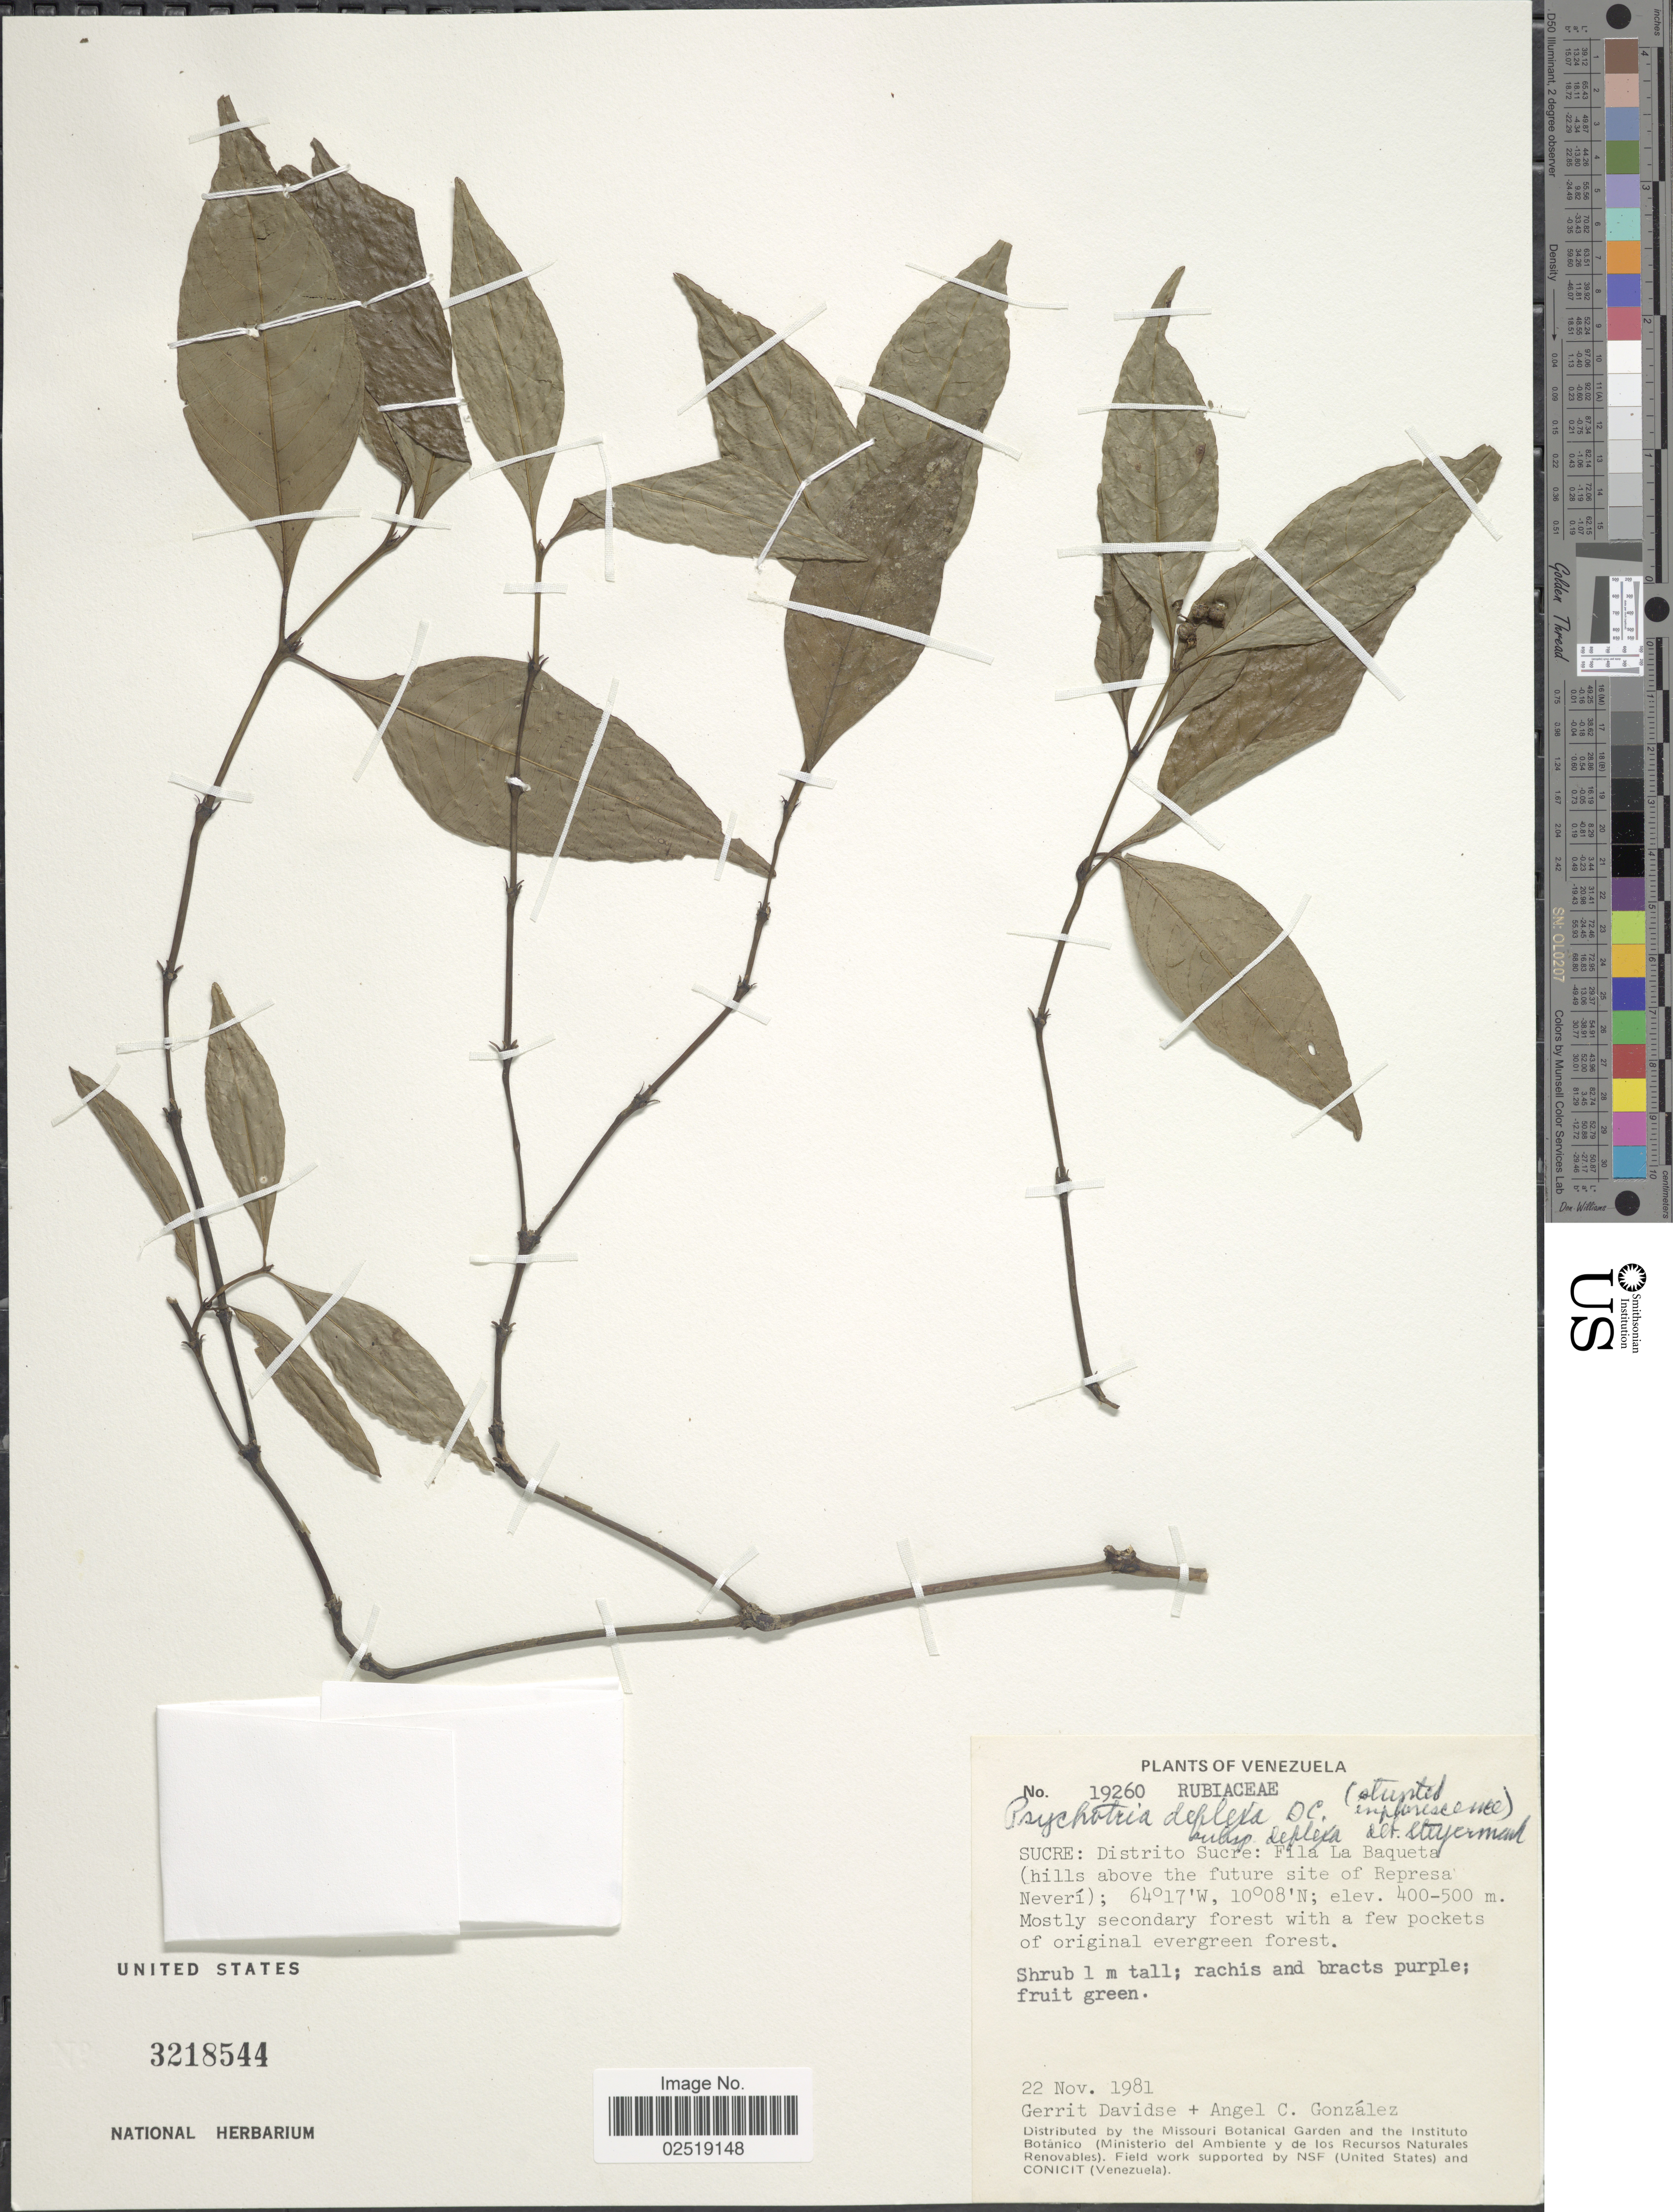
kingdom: Plantae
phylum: Tracheophyta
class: Magnoliopsida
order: Gentianales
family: Rubiaceae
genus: Psychotria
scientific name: Psychotria deflexa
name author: DC.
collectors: G. Davidse & A. C. González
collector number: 19260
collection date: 1981-11-22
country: Venezuela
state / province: Sucre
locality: Distrito Sucre: Fila La Baqueta (hills above the future site of Represa Neveri)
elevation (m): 400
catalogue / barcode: US 3218544